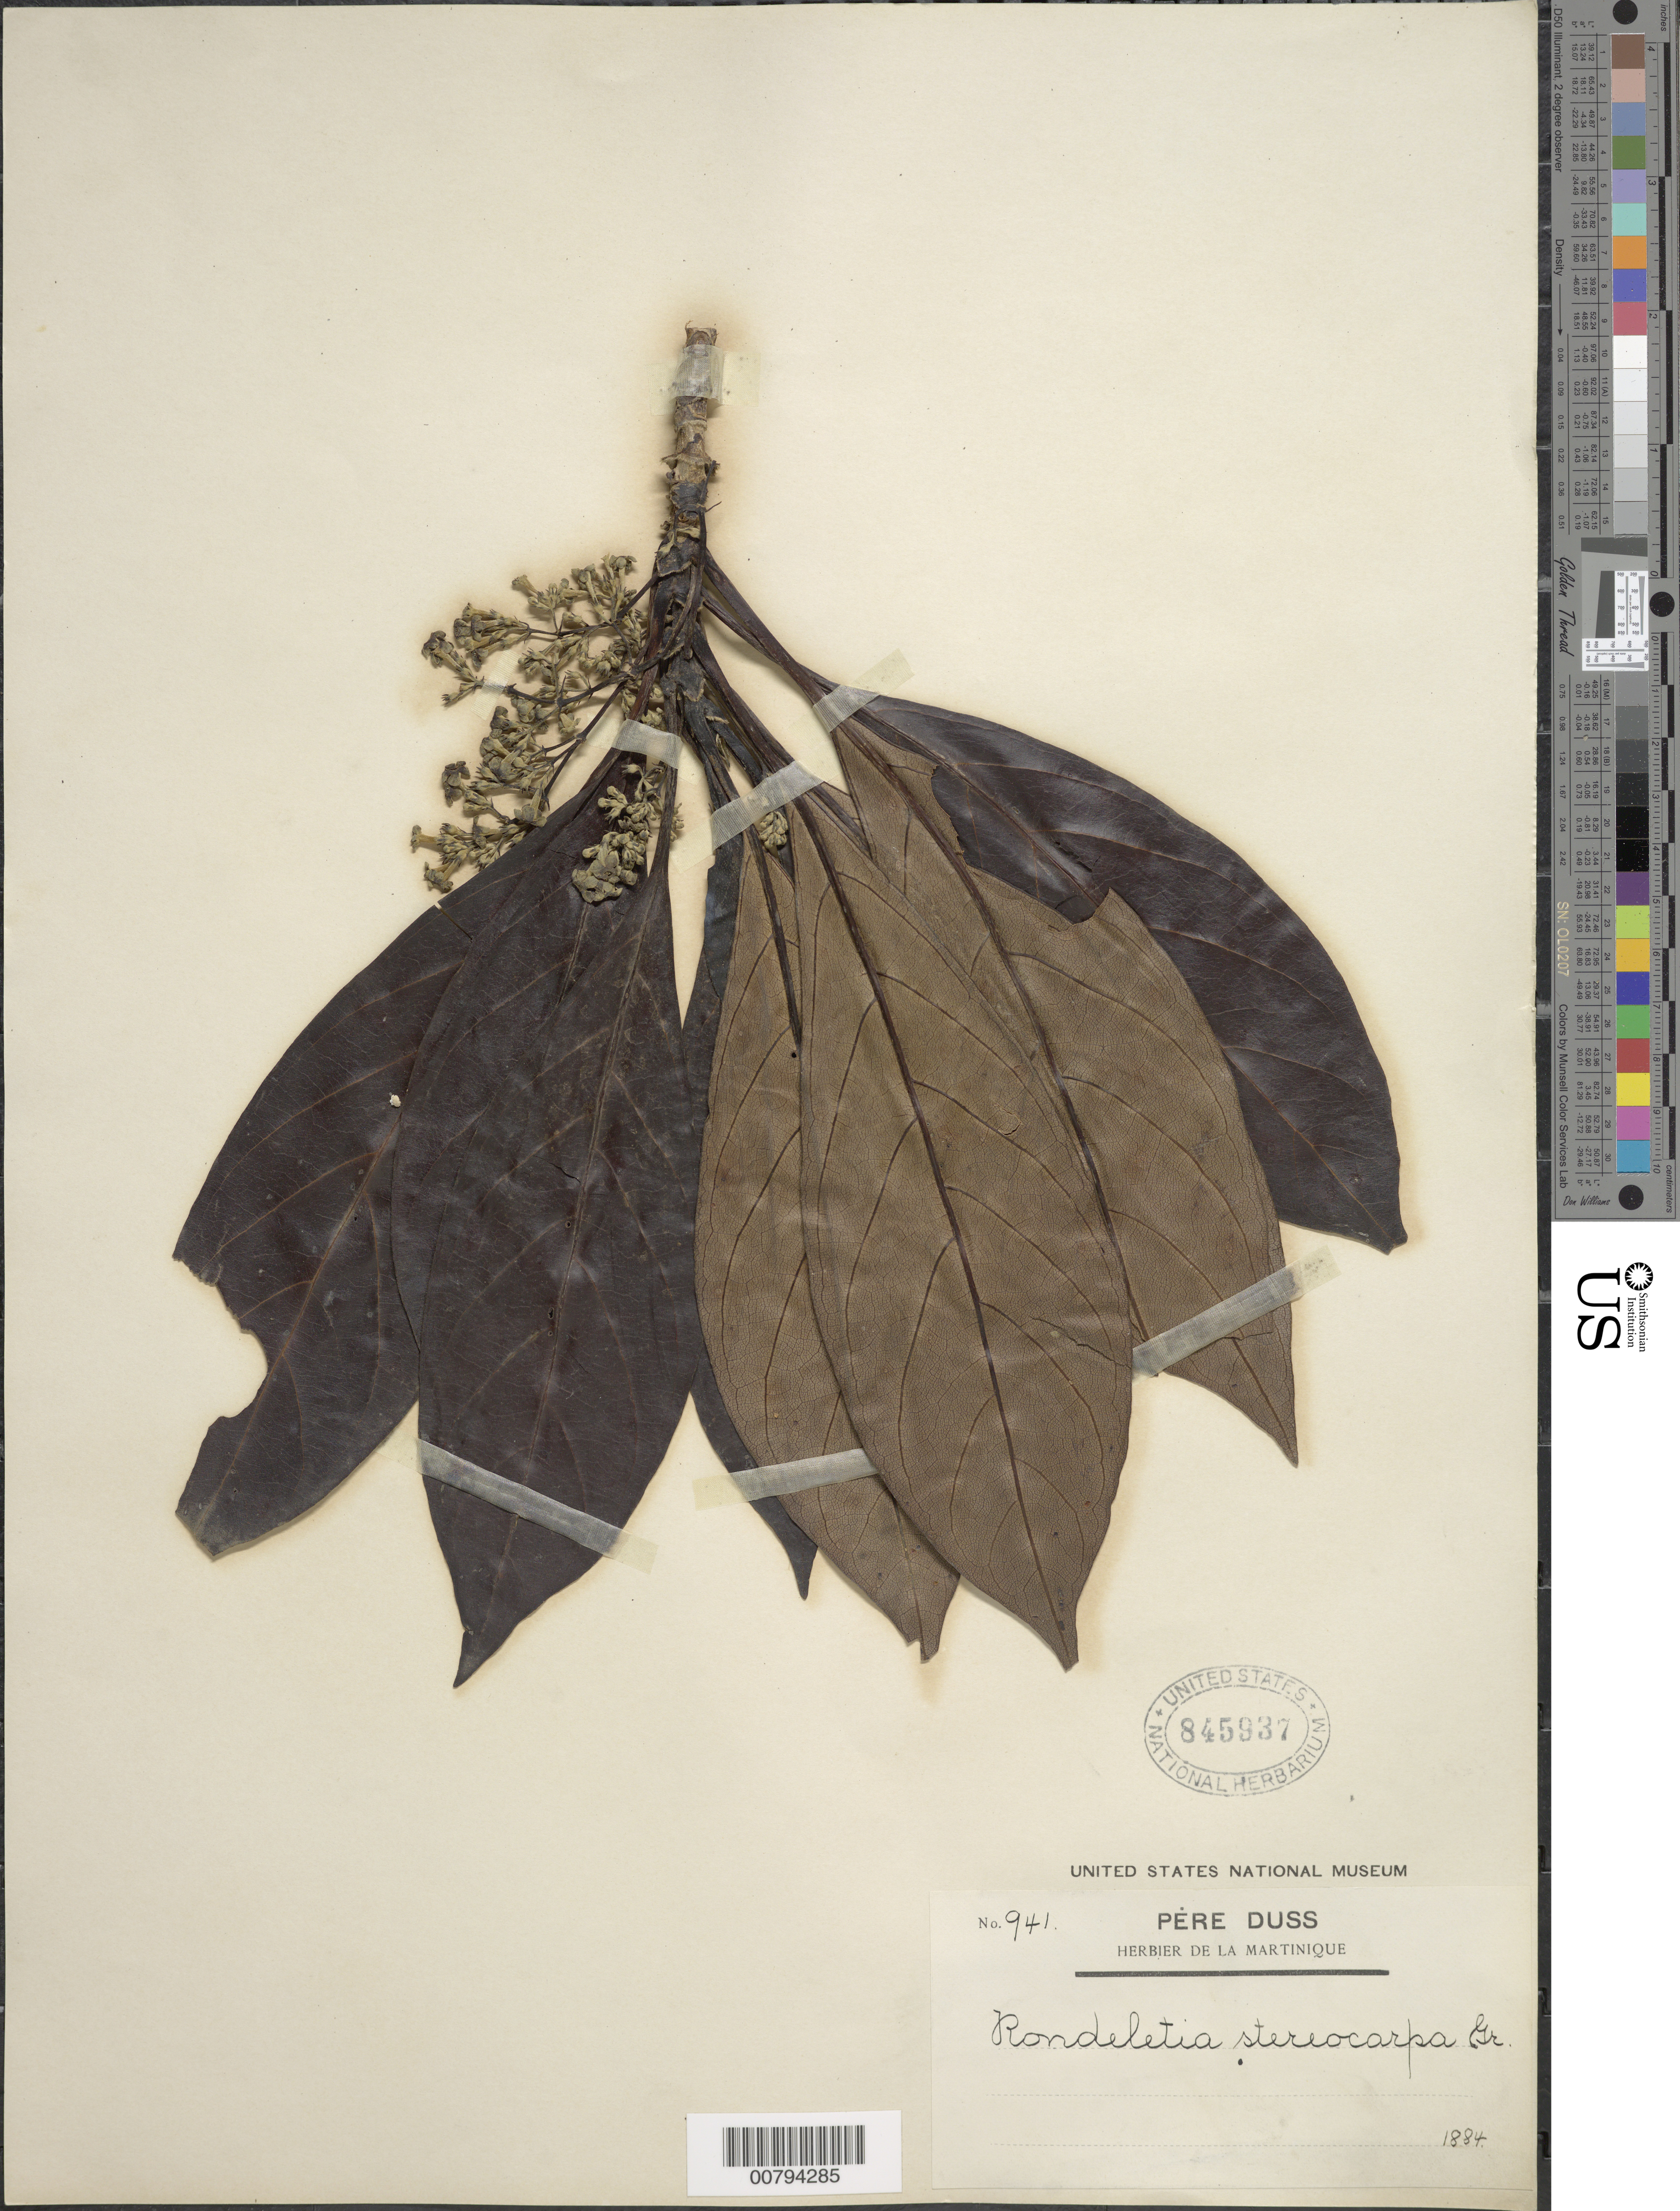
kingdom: Plantae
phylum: Tracheophyta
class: Magnoliopsida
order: Gentianales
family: Rubiaceae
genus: Rondeletia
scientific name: Rondeletia parviflora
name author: Poir.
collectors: Père Duss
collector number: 941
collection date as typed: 1884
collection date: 1884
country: Martinique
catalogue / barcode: US 845937